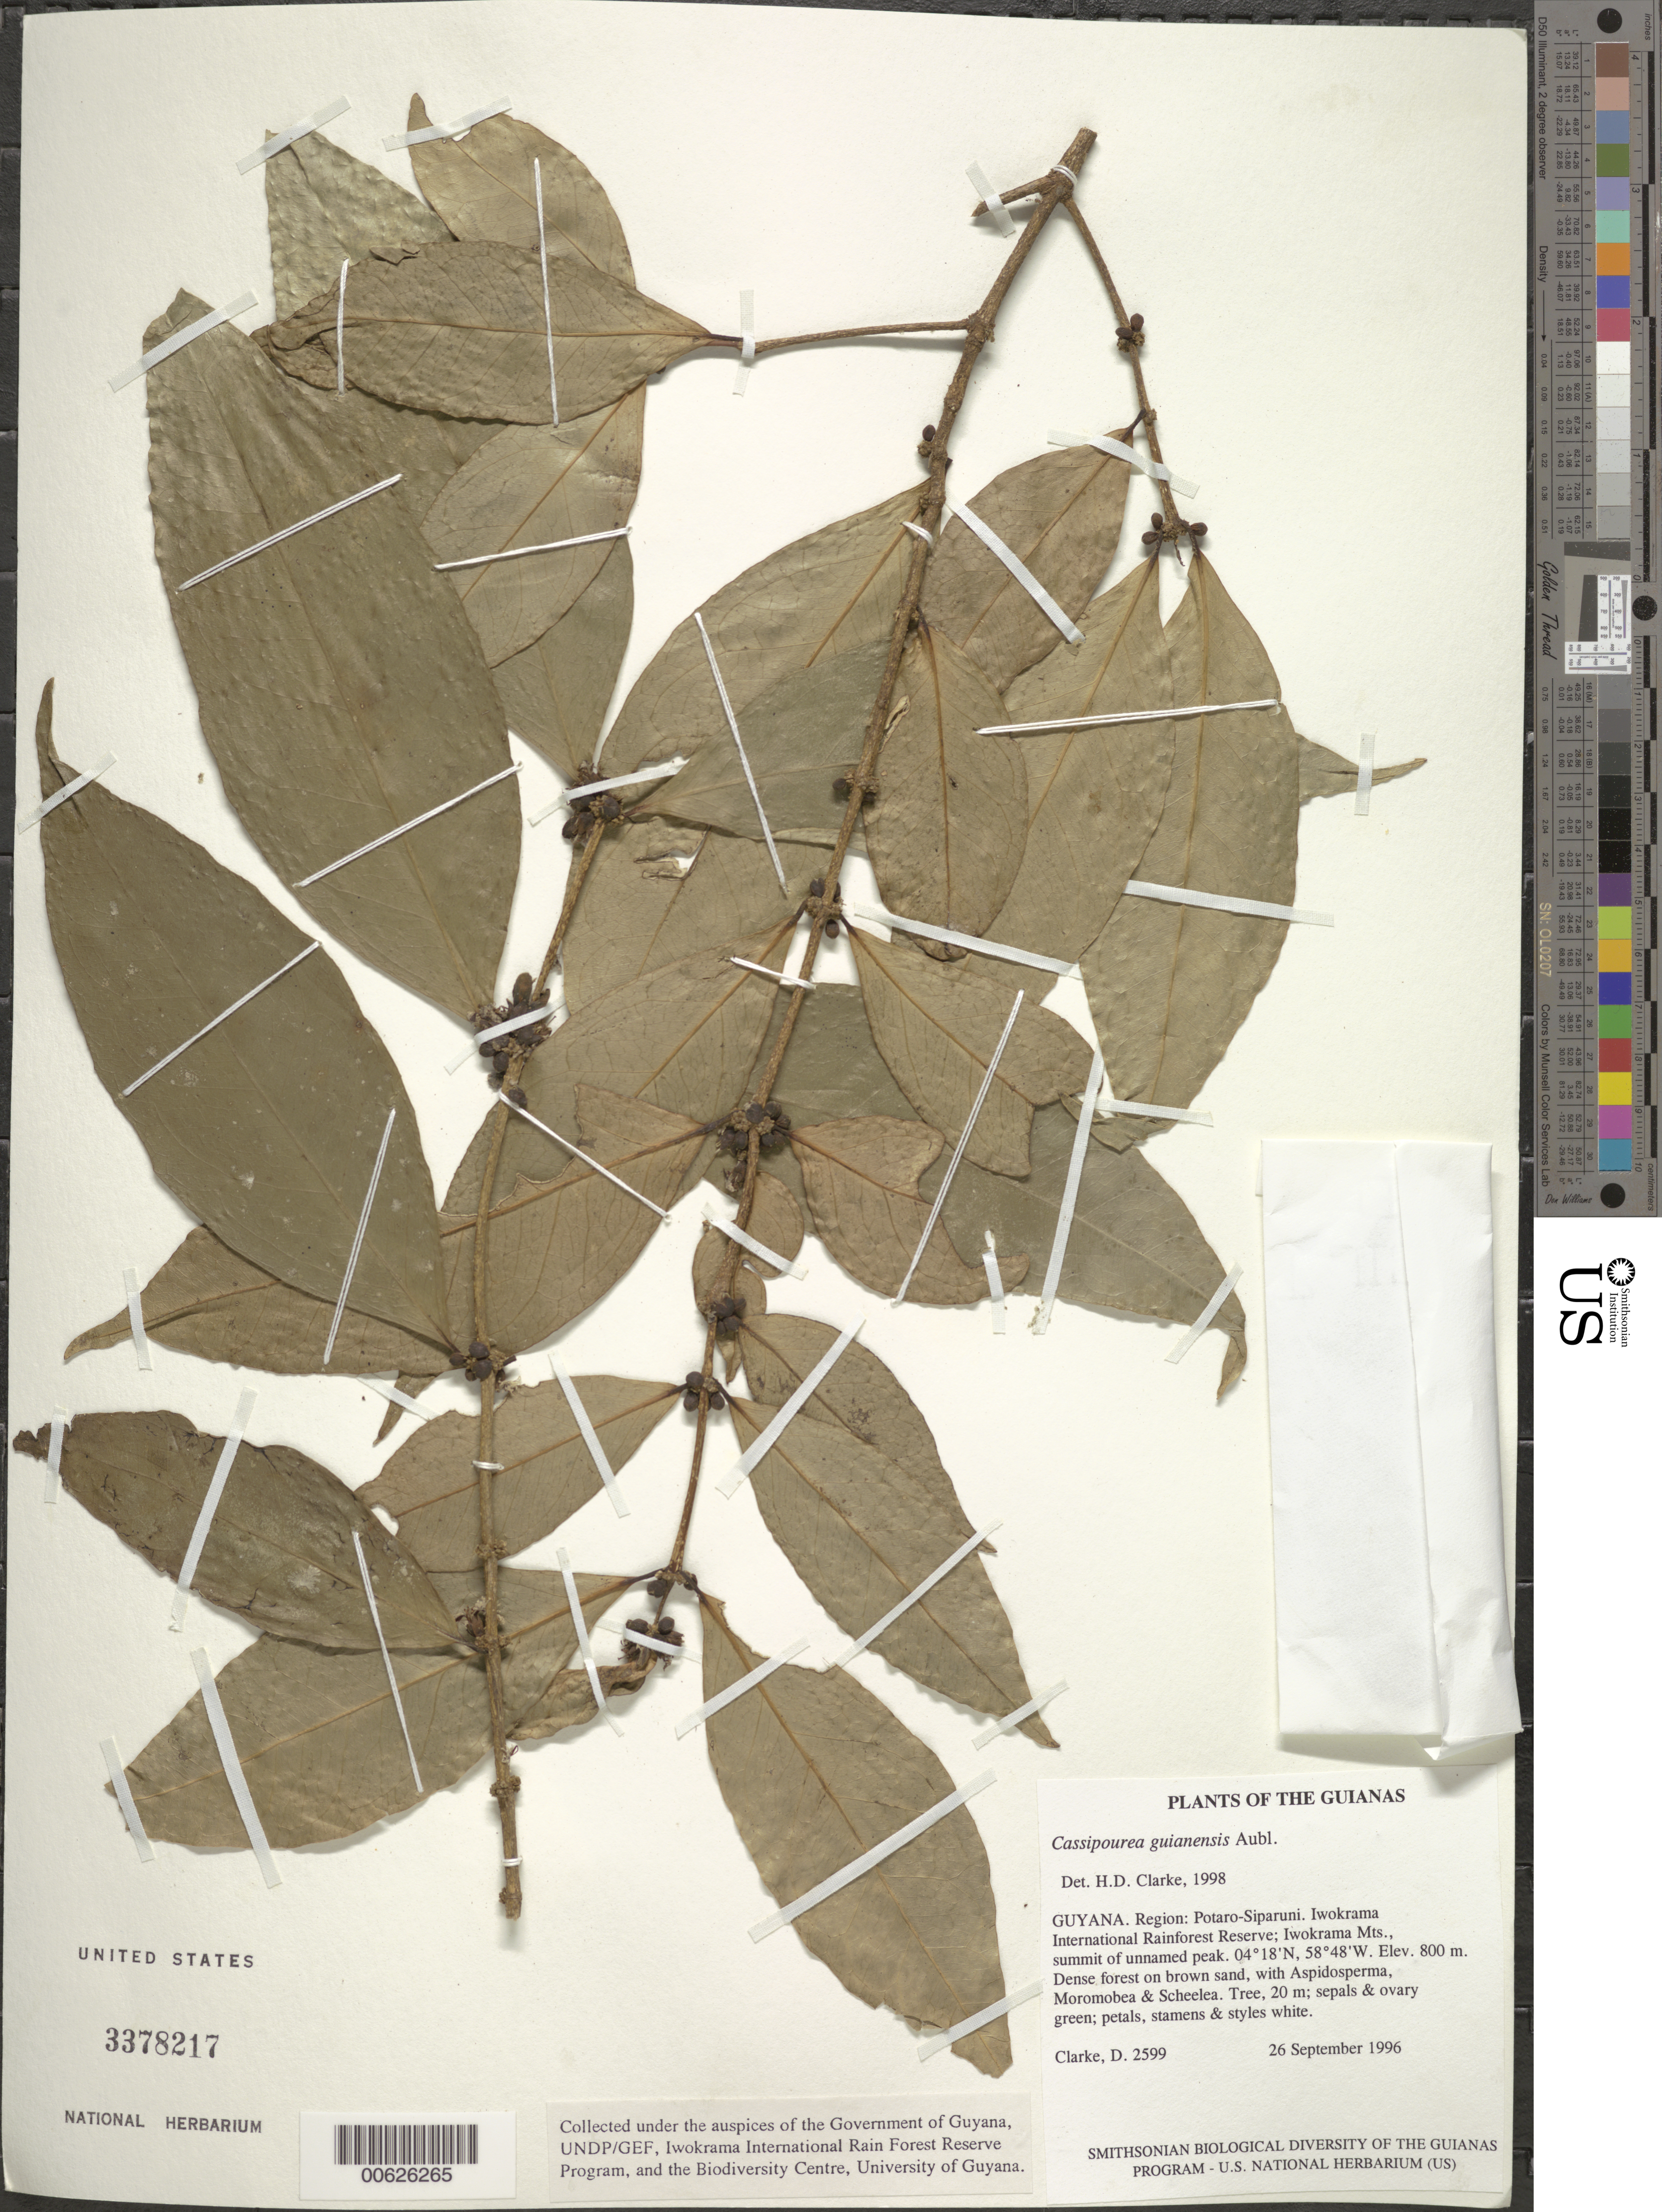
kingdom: Plantae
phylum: Tracheophyta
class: Magnoliopsida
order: Malpighiales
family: Rhizophoraceae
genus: Cassipourea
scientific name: Cassipourea guianensis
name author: Aubl.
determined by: Clarke, H. D., University of North Carolina (Asheville)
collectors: H. D. Clarke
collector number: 2599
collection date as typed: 26 September 1996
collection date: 1996-09-26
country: Guyana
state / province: Potaro-Siparuni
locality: Iwokrama International Rainforest Reserve; Iwokrama Mts., summit of unnamed peak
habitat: Dense forest on brown sand, with Aspidosperma, Moronobea & Scheelea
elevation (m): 800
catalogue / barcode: US 3378217